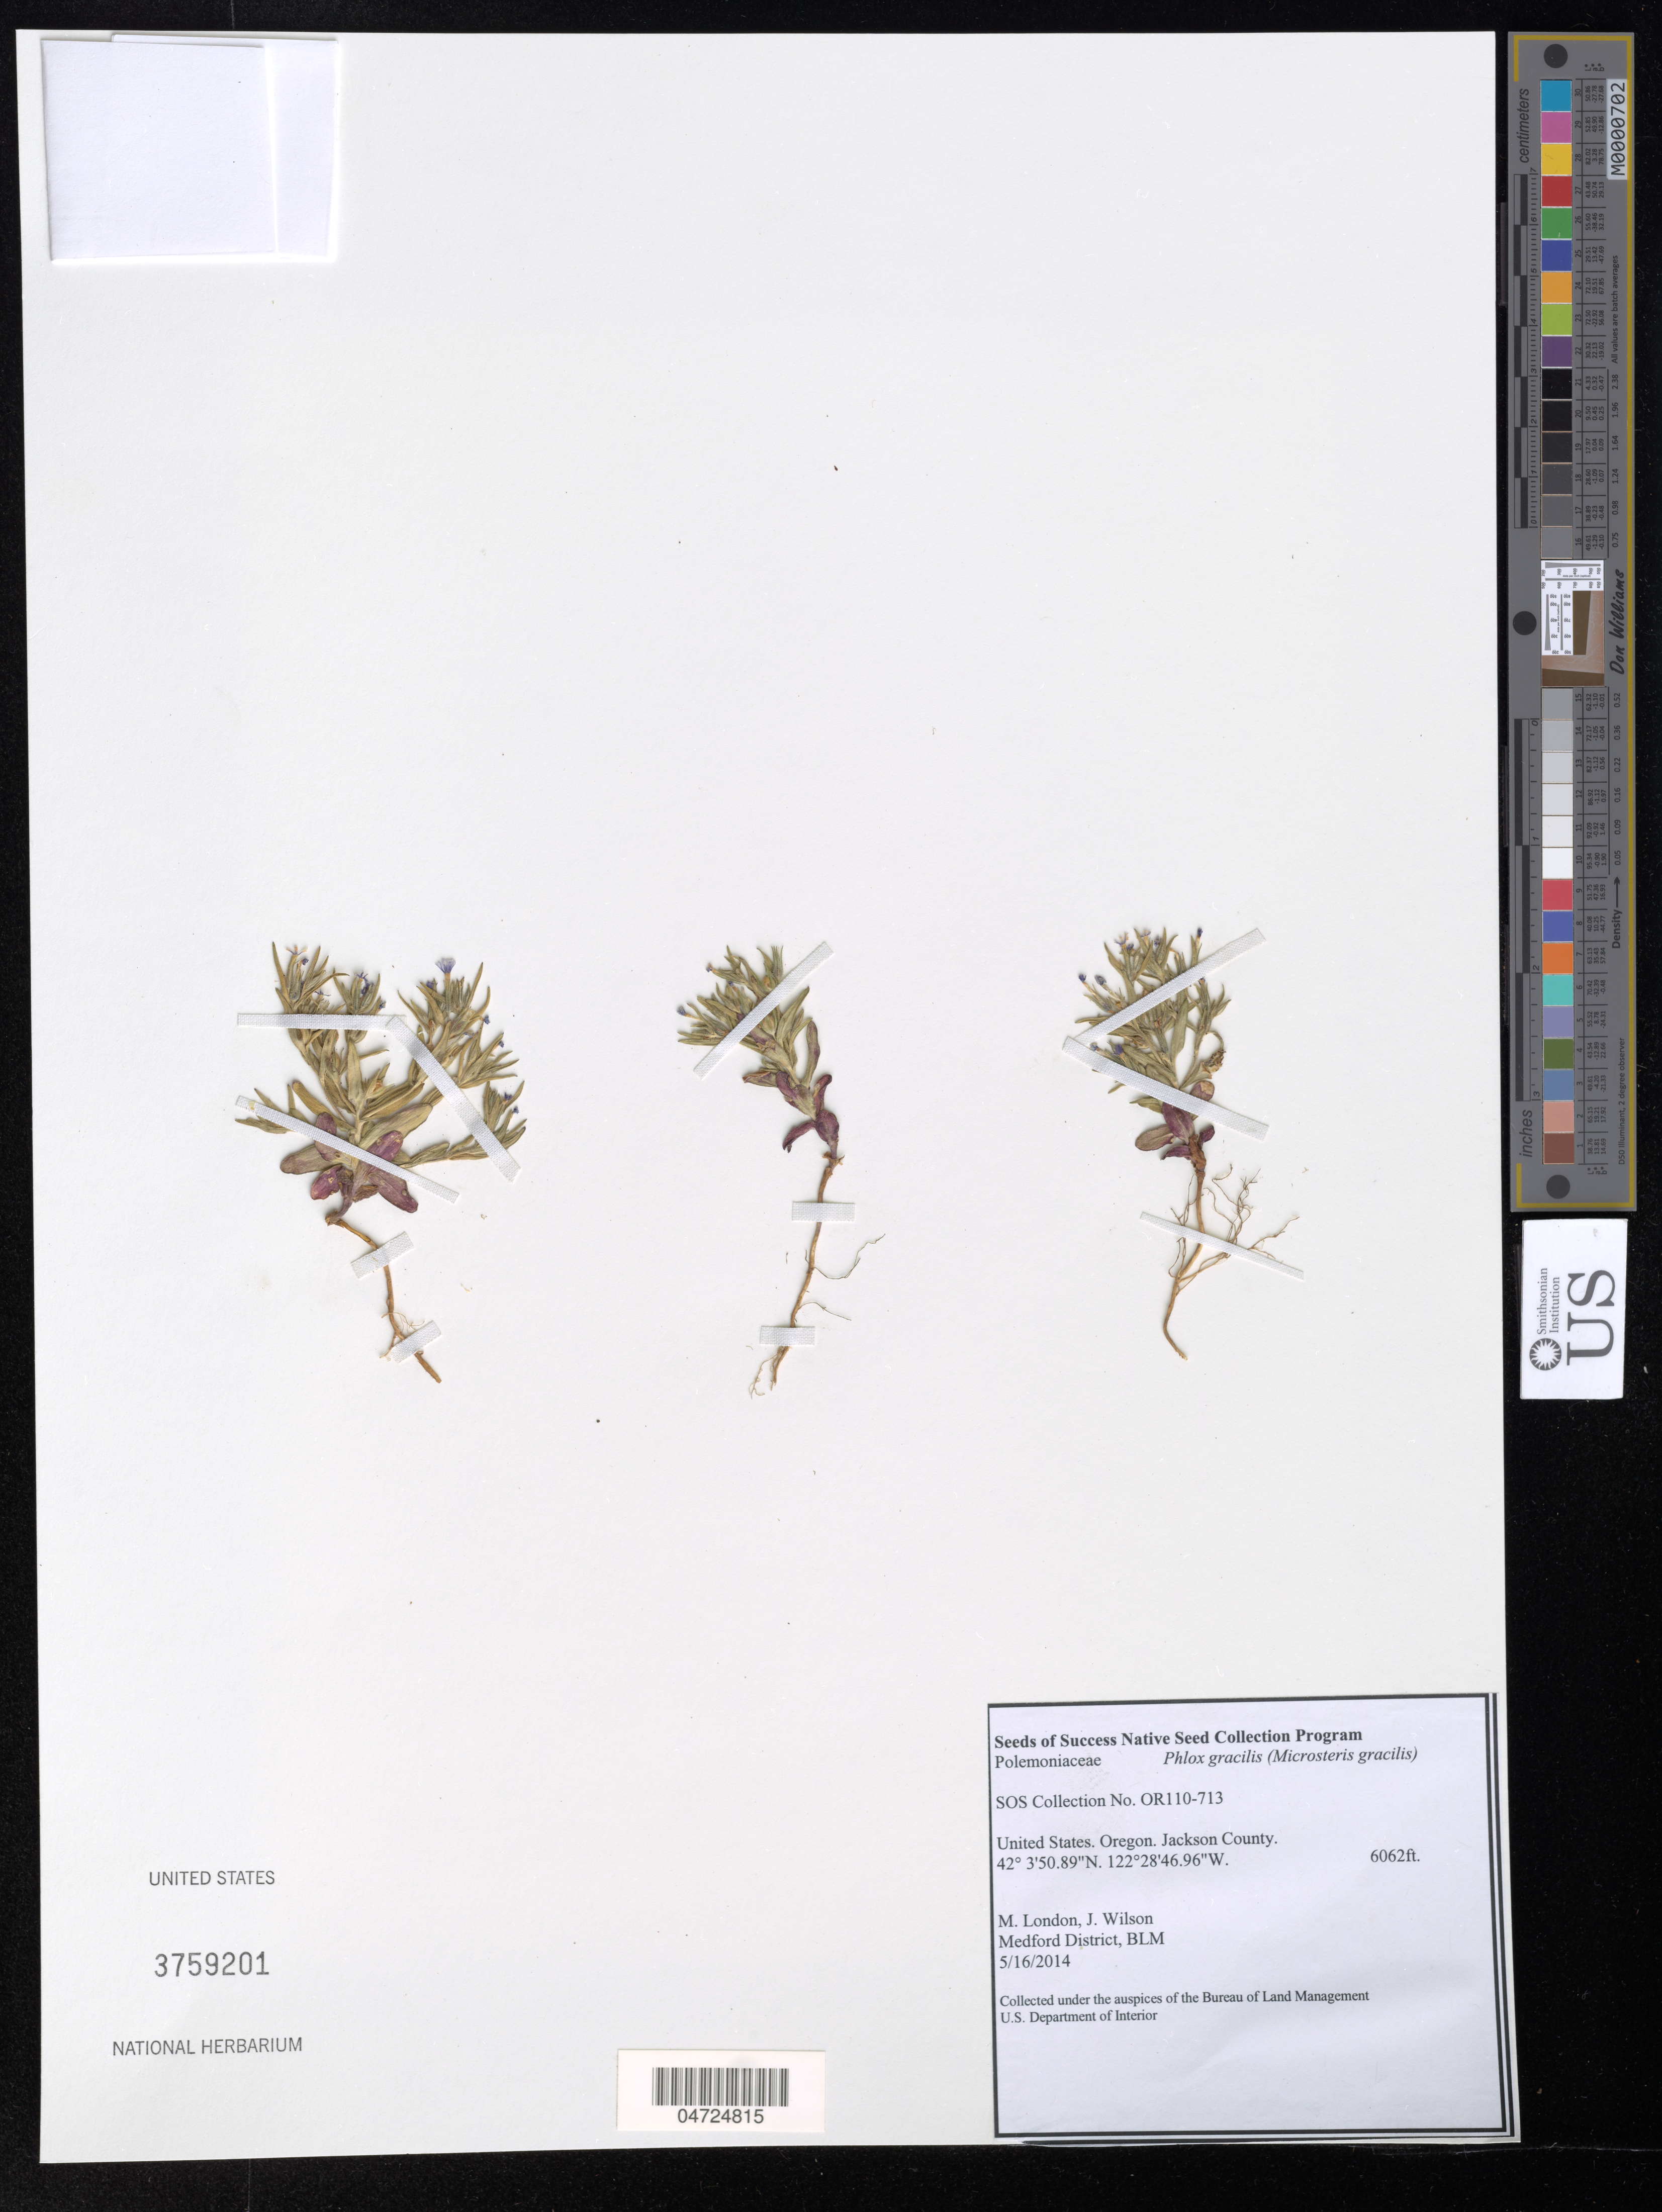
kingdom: Plantae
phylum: Tracheophyta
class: Magnoliopsida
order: Ericales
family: Polemoniaceae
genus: Phlox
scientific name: Phlox gracilis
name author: (Douglas ex Hook.) Greene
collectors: M. London & J. Wilson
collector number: OR110-713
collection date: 2014-05-16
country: United States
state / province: Oregon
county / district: Jackson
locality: Jackson County.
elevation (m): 1848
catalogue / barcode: US 3759201